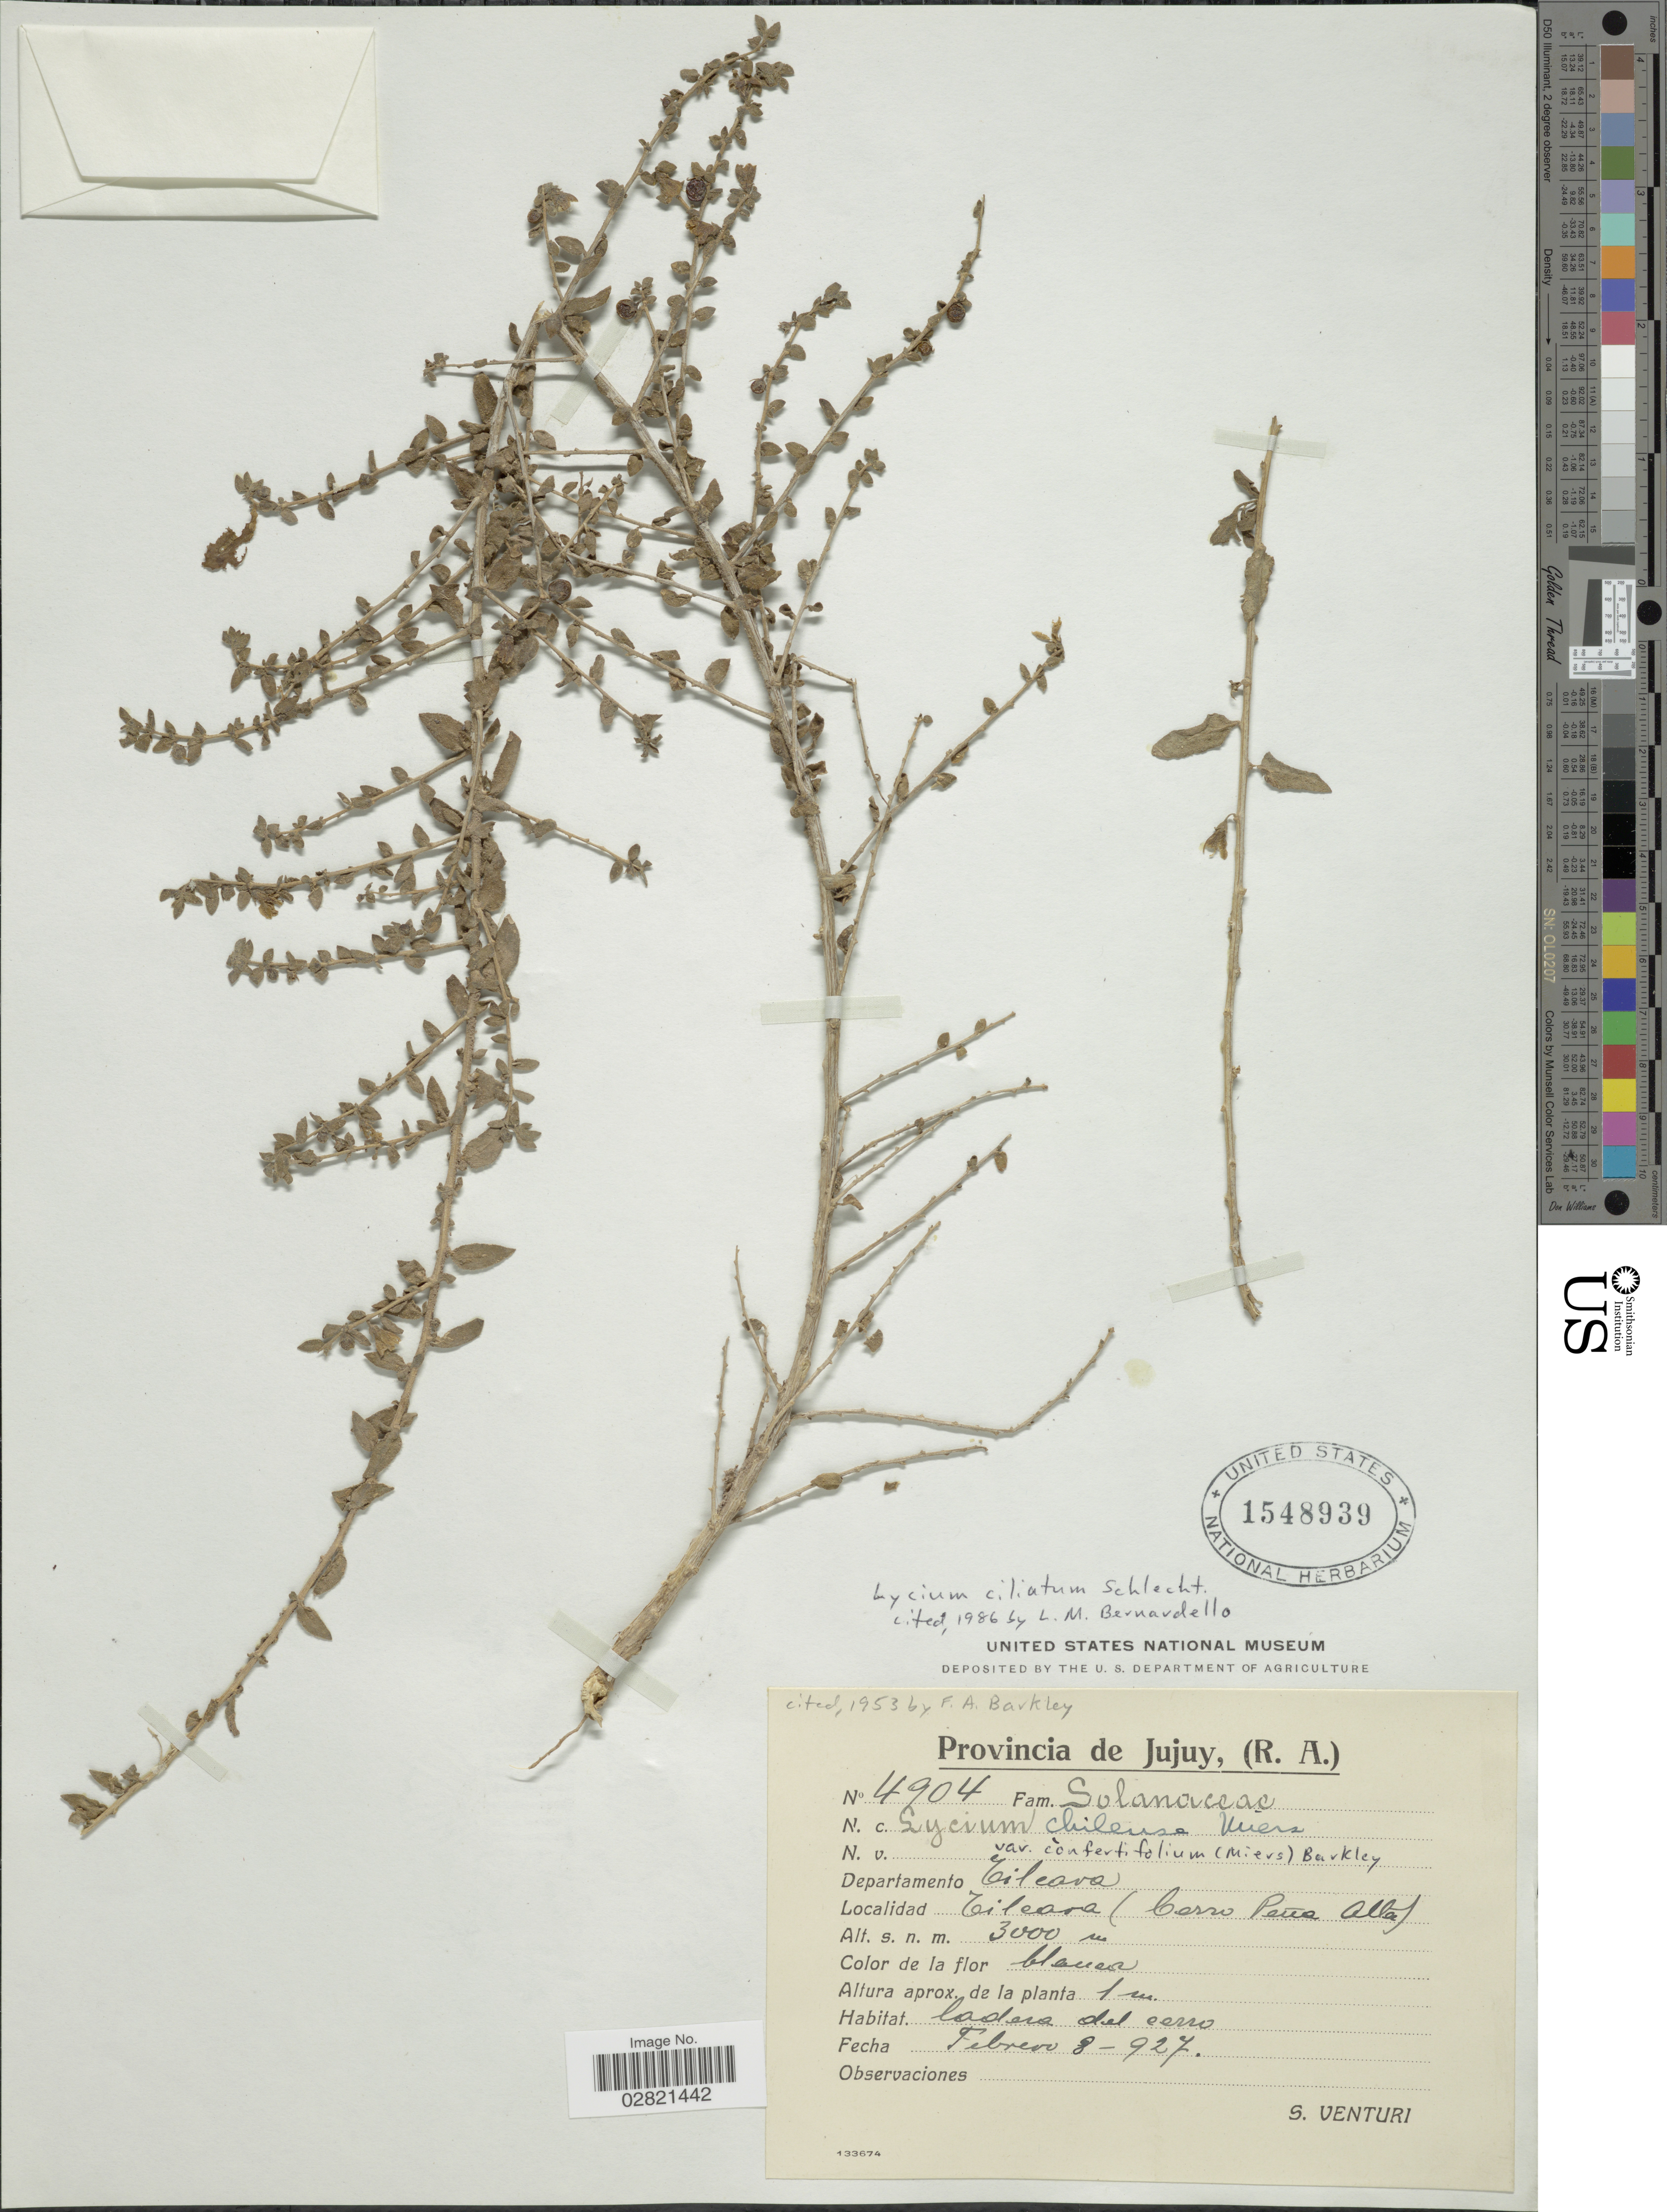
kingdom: Plantae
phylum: Tracheophyta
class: Magnoliopsida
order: Solanales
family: Solanaceae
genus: Lycium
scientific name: Lycium ciliatum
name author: Schltdl.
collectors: S. Venturi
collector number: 4904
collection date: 1927-02-08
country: Argentina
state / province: Jujuy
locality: Provincia de Jujuy, (R.A.). Departamento Tileara. Tileara (Cerro Peña Alta).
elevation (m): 3000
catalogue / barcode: US 1548939